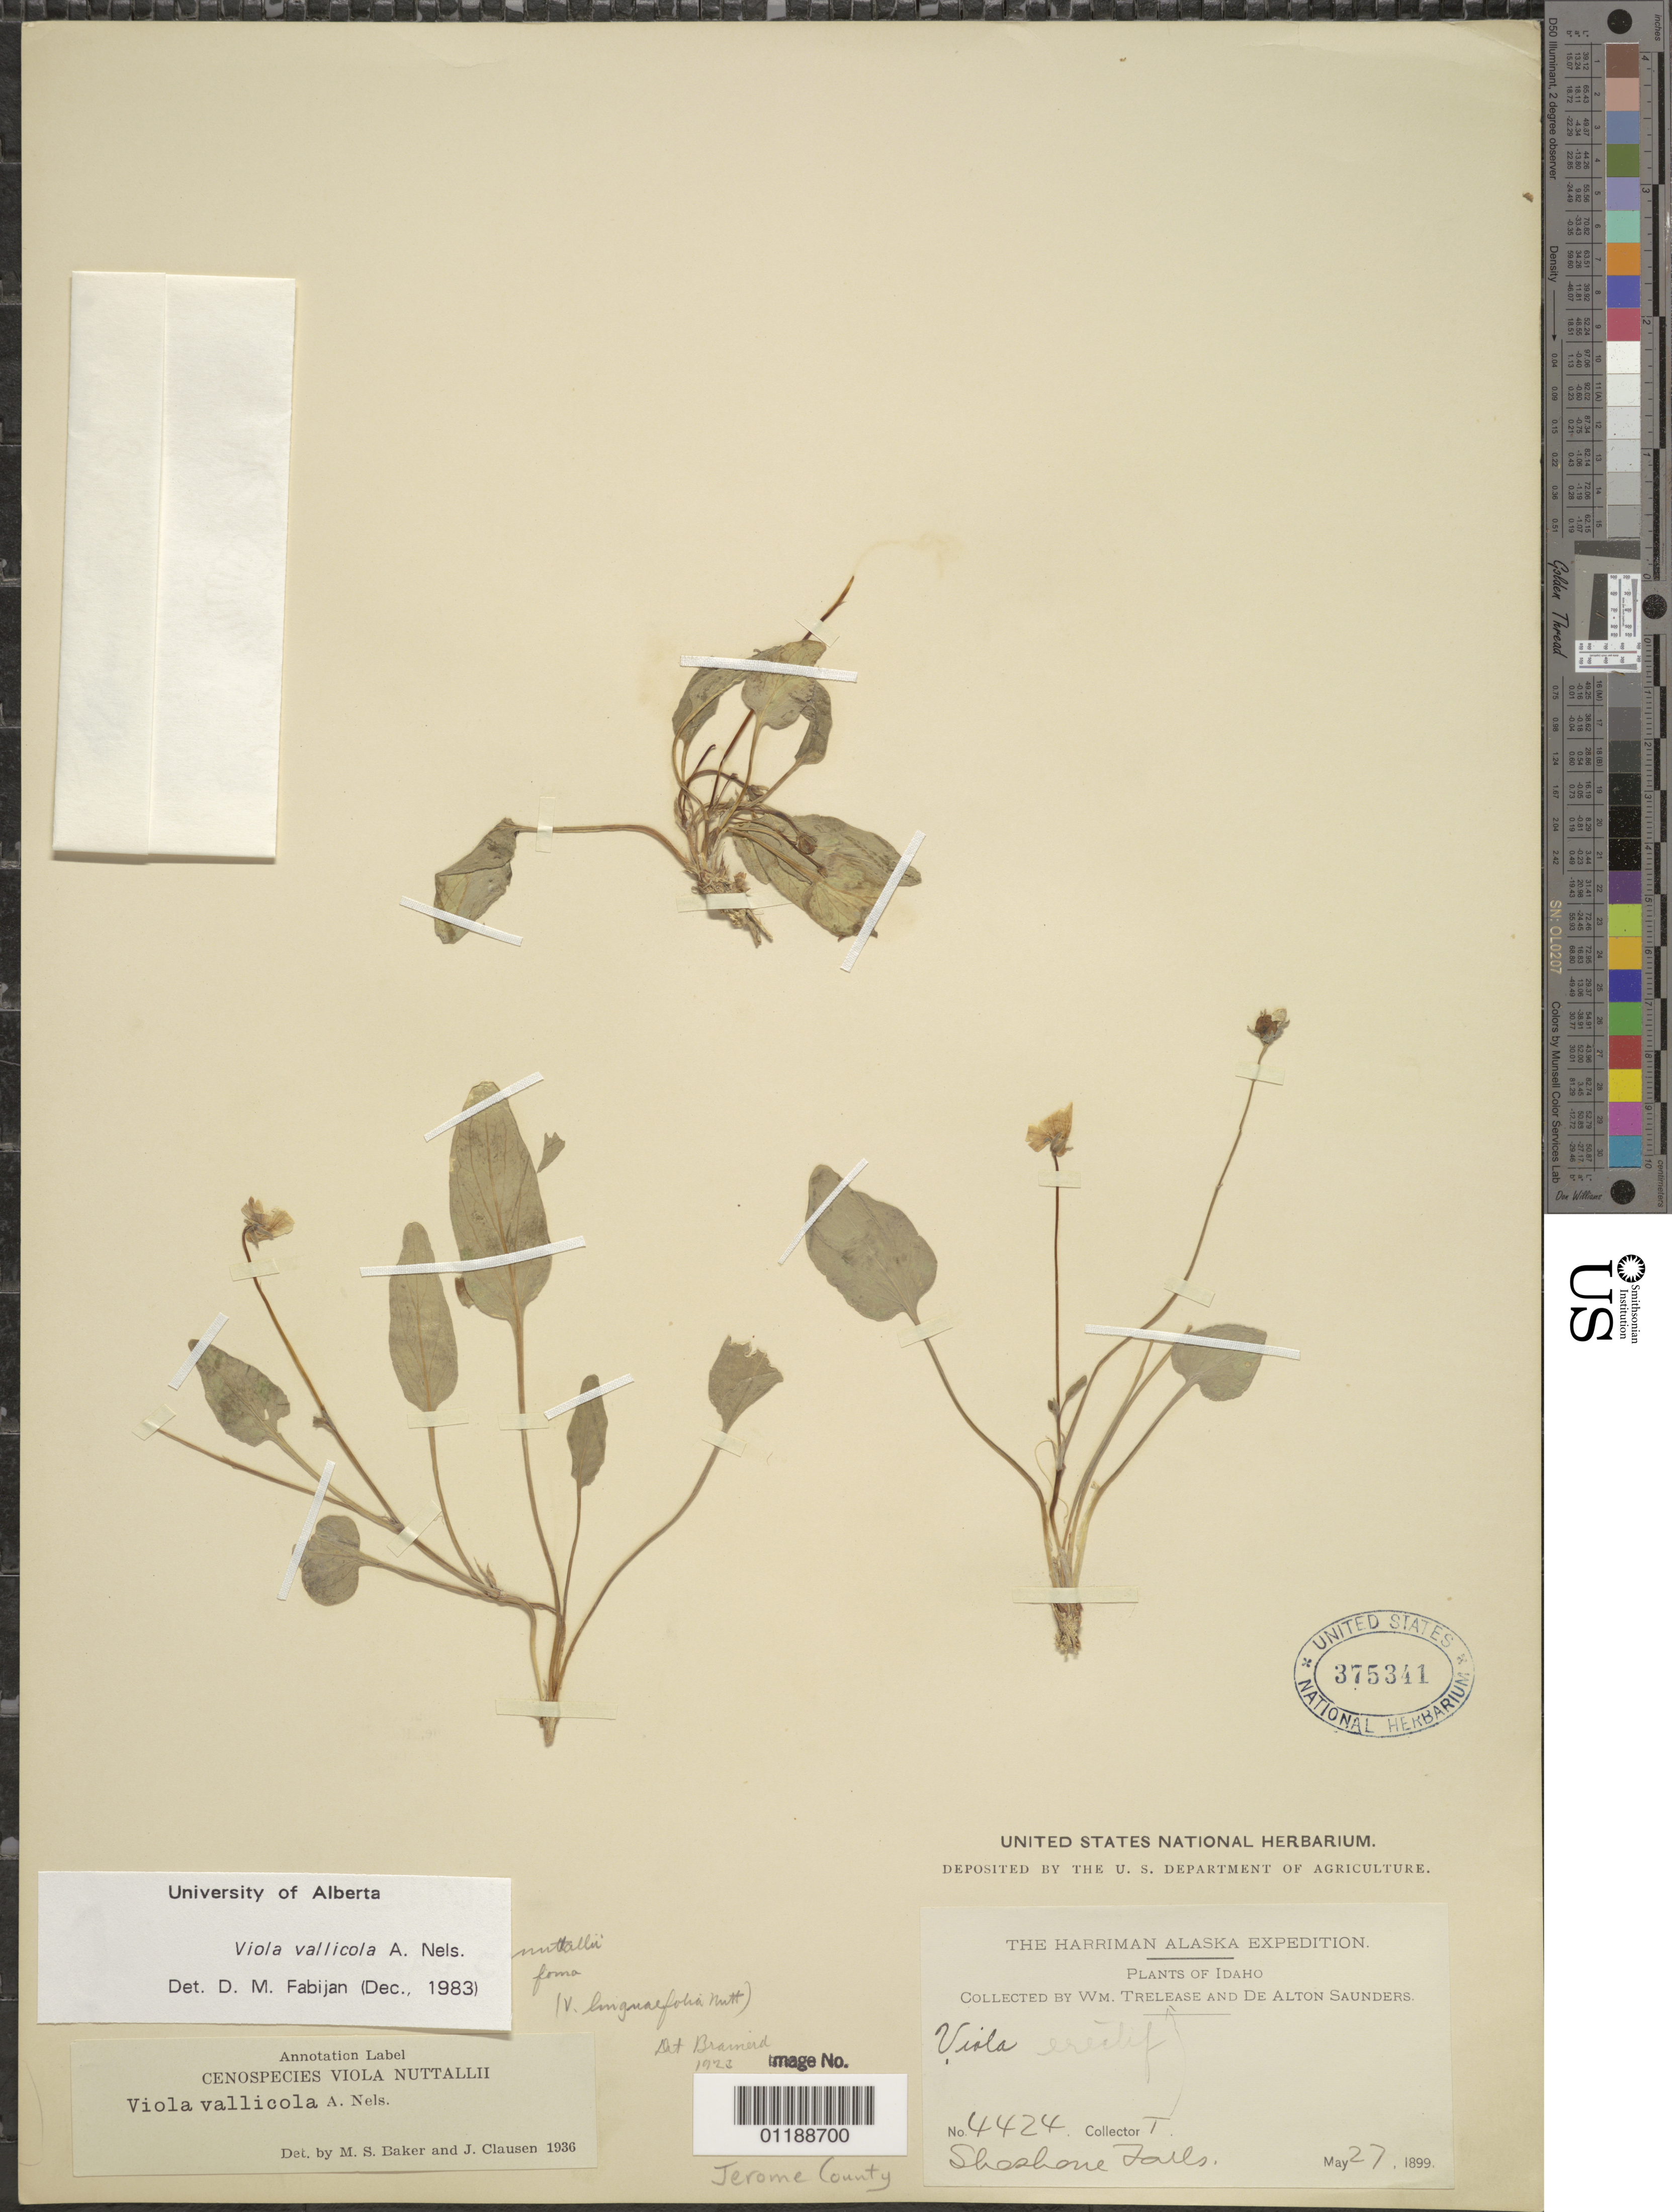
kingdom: Plantae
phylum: Tracheophyta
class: Magnoliopsida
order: Malpighiales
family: Violaceae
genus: Viola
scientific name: Viola vallicola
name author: A. Nelson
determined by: Fabijan, D. M.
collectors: W. Trelease & D. Saunders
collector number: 4424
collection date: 1899-05-27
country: United States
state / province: Idaho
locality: Shoshone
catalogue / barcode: US 375341